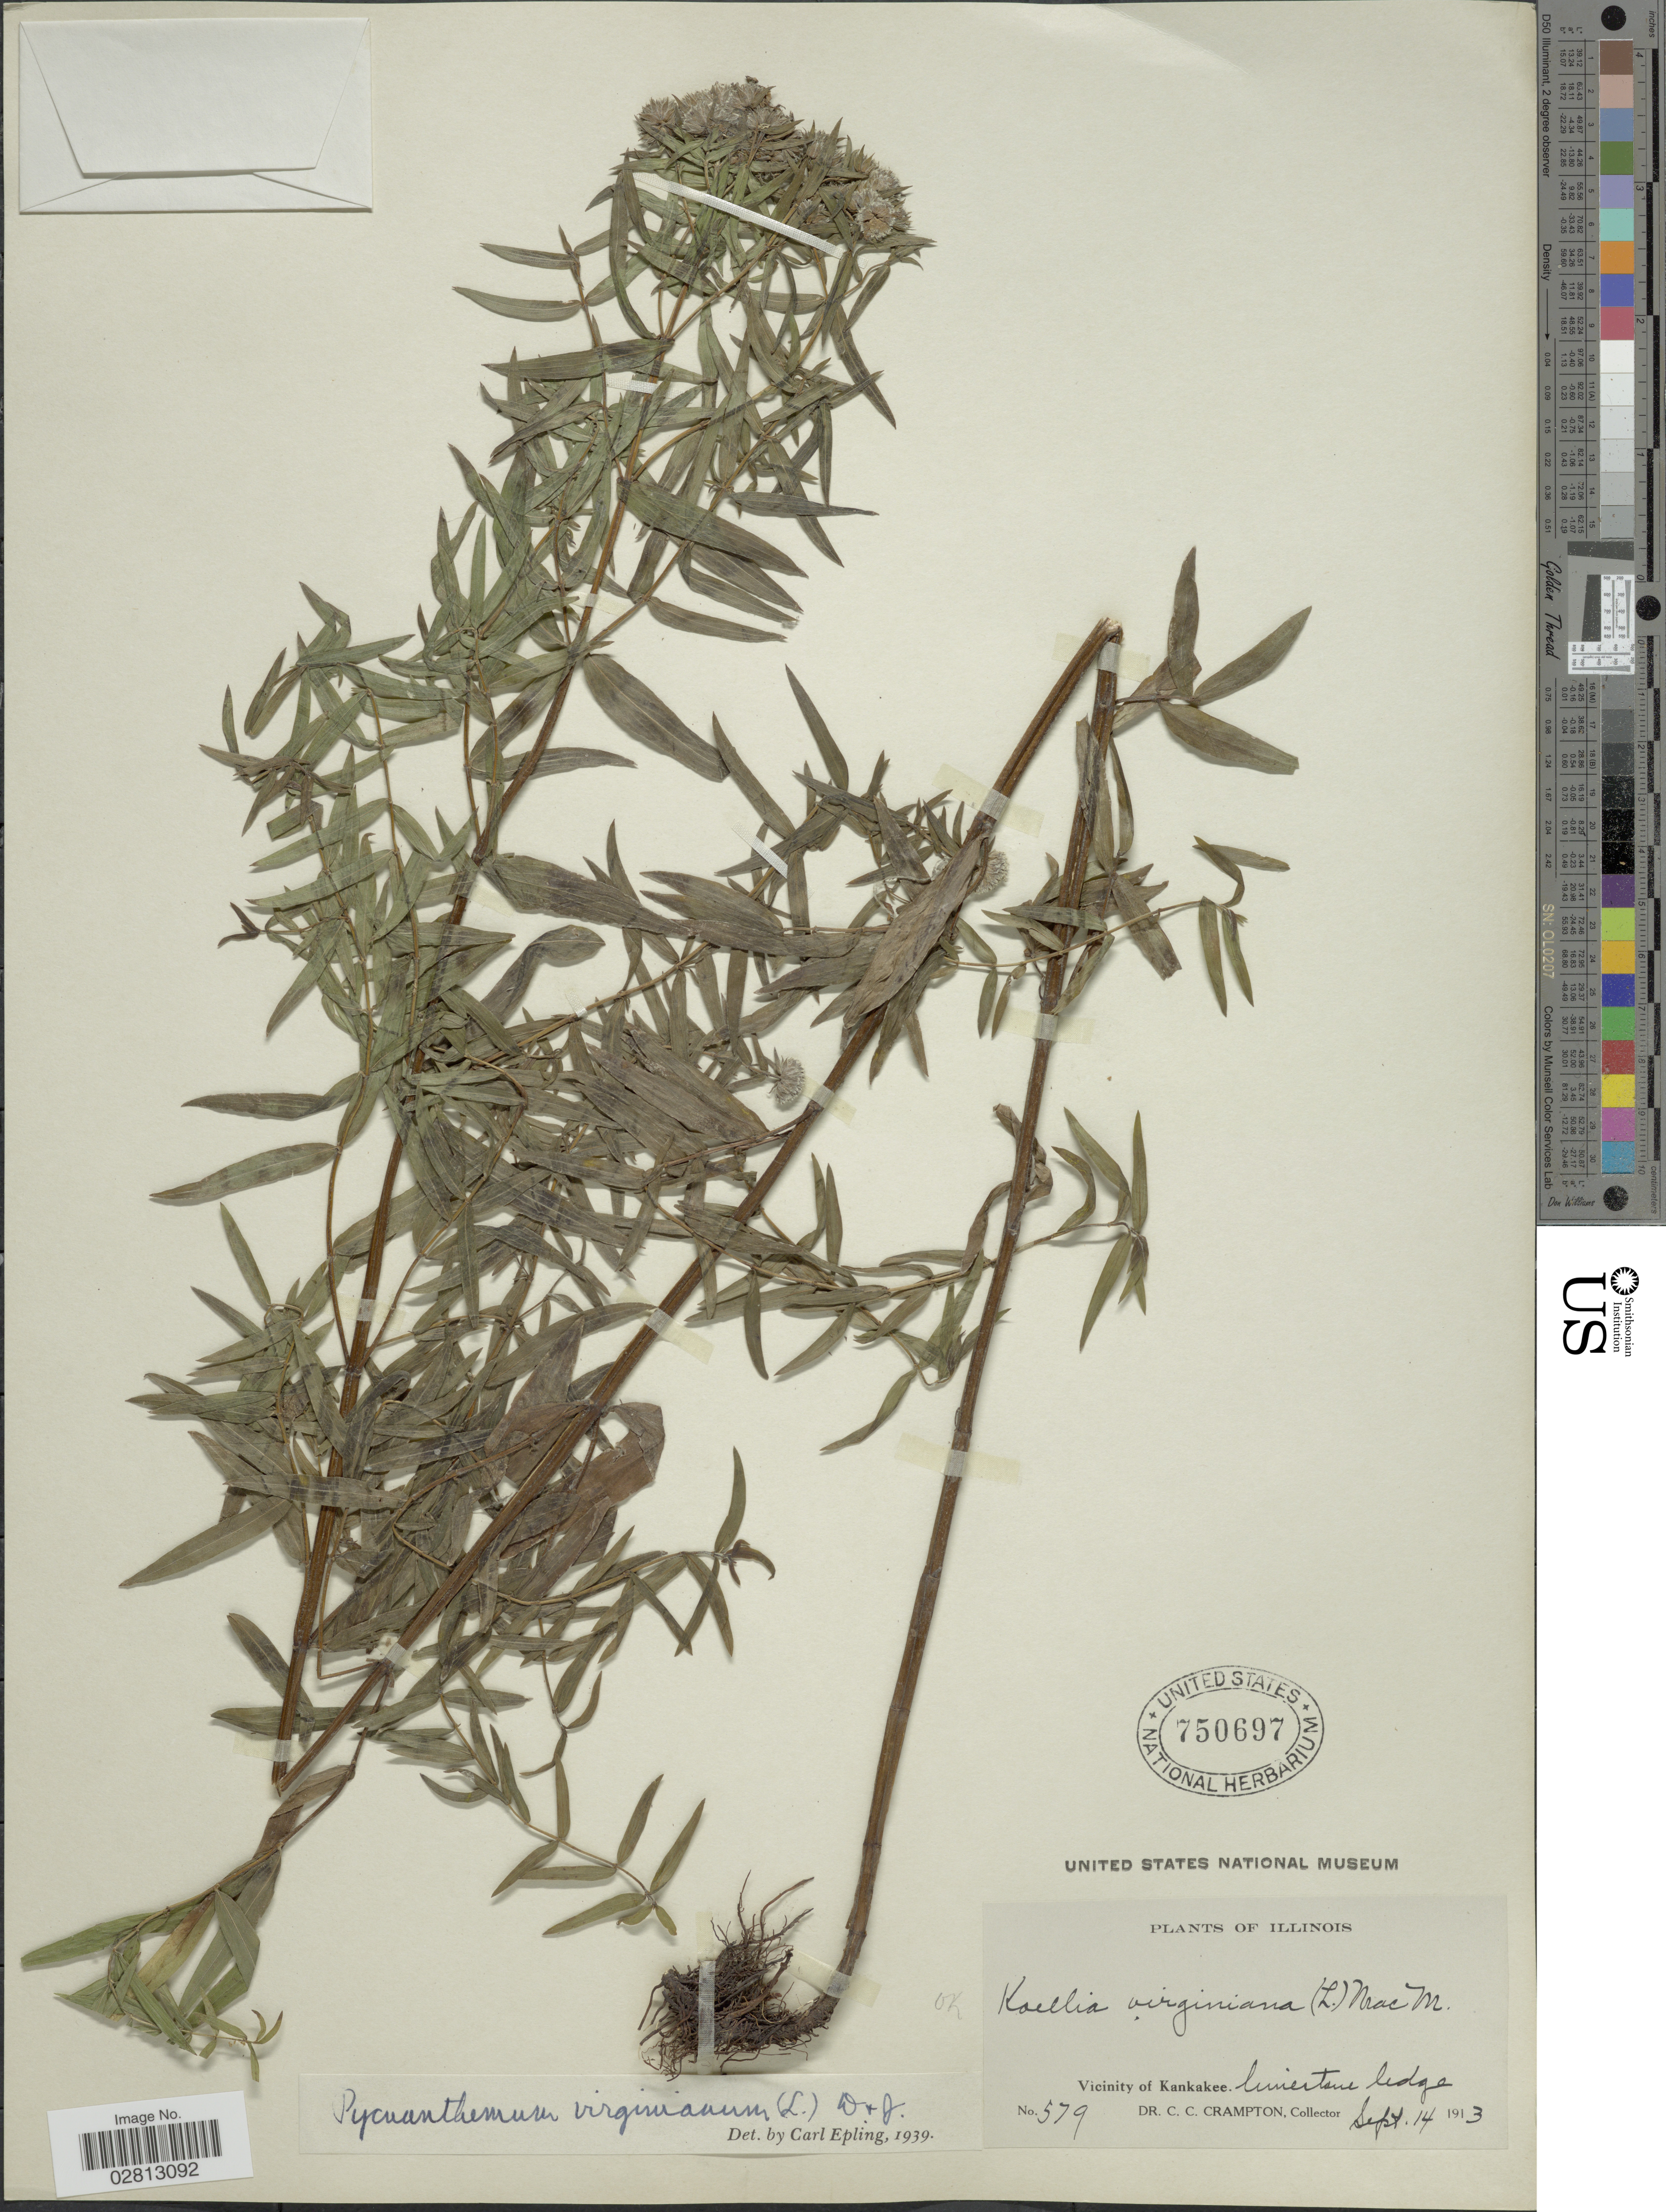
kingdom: Plantae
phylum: Tracheophyta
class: Magnoliopsida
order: Lamiales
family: Lamiaceae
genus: Pycnanthemum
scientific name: Pycnanthemum virginianum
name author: (L.) Durand & B.D. Jacks. ex B.L. Rob. & Fernald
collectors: C. Crampton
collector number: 579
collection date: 1913-09-14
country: United States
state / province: Illinois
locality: Vicinity of Kankakee.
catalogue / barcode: US 750697